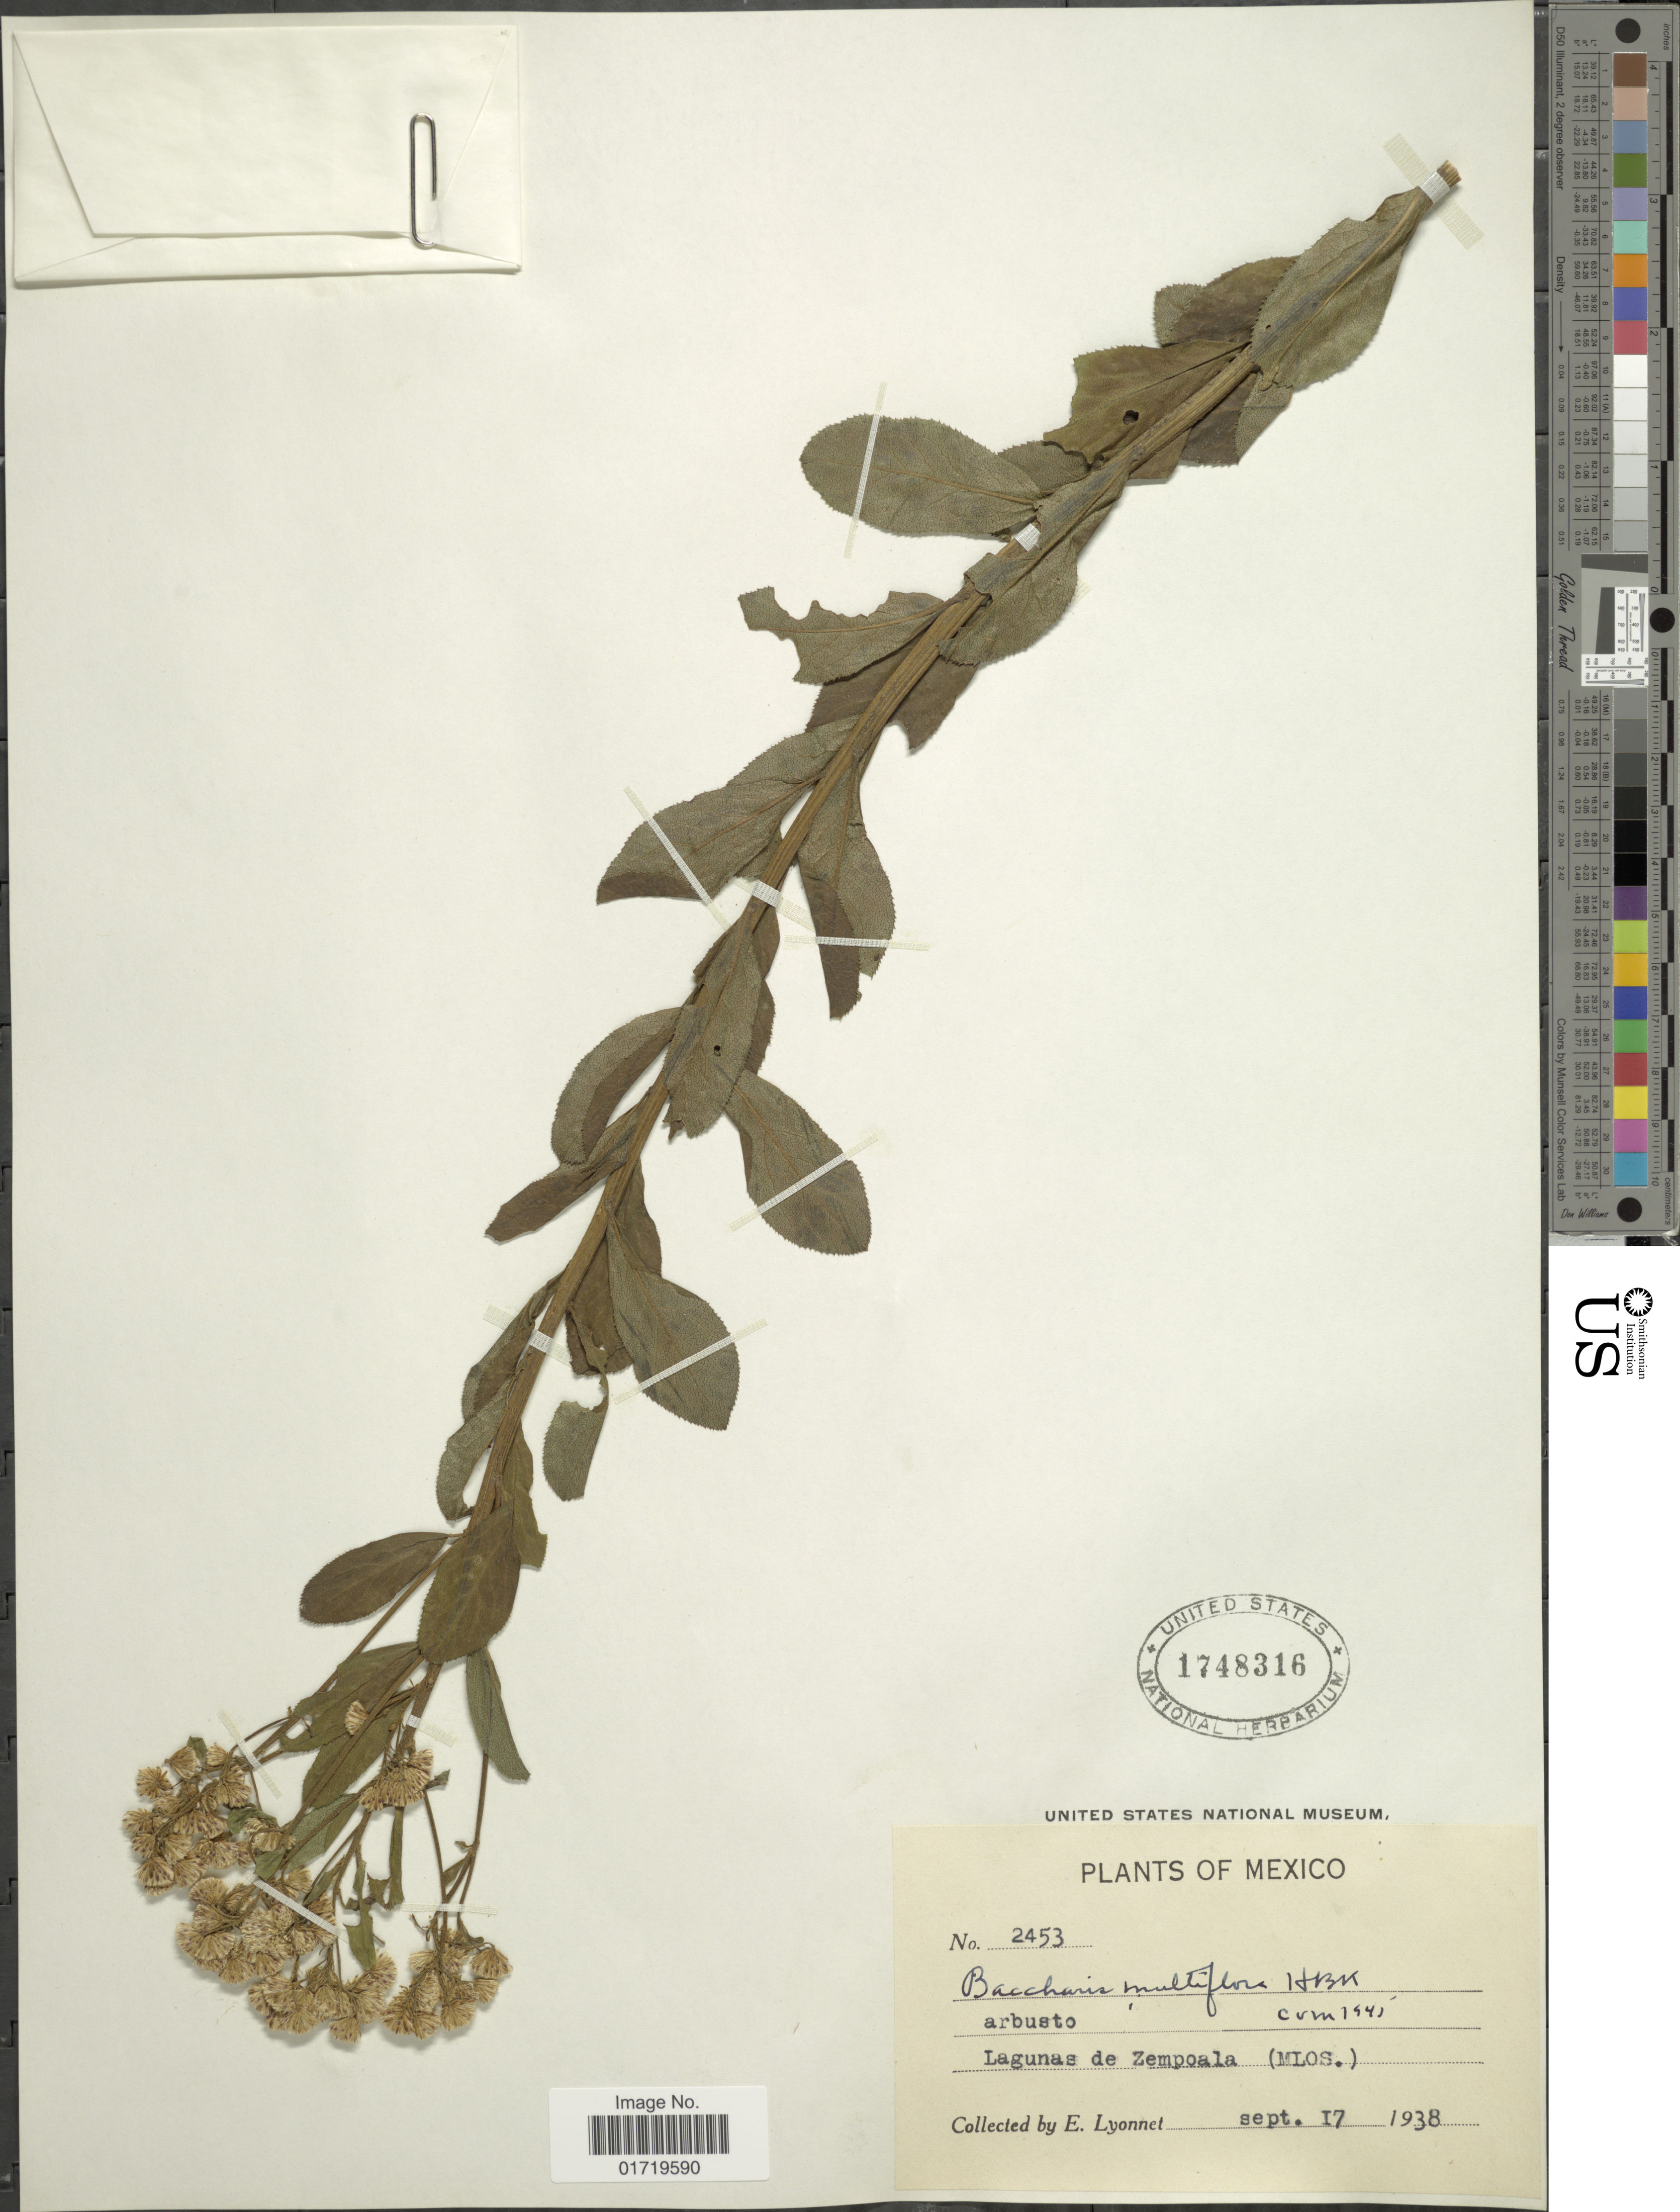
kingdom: Plantae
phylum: Tracheophyta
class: Magnoliopsida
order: Asterales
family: Asteraceae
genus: Baccharis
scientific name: Baccharis multiflora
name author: Kunth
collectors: P. Lyonnet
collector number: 2453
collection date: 1938-09-17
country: Mexico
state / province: Morelos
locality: Lagunas de Zempoala (Mlos)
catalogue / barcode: US 1748316